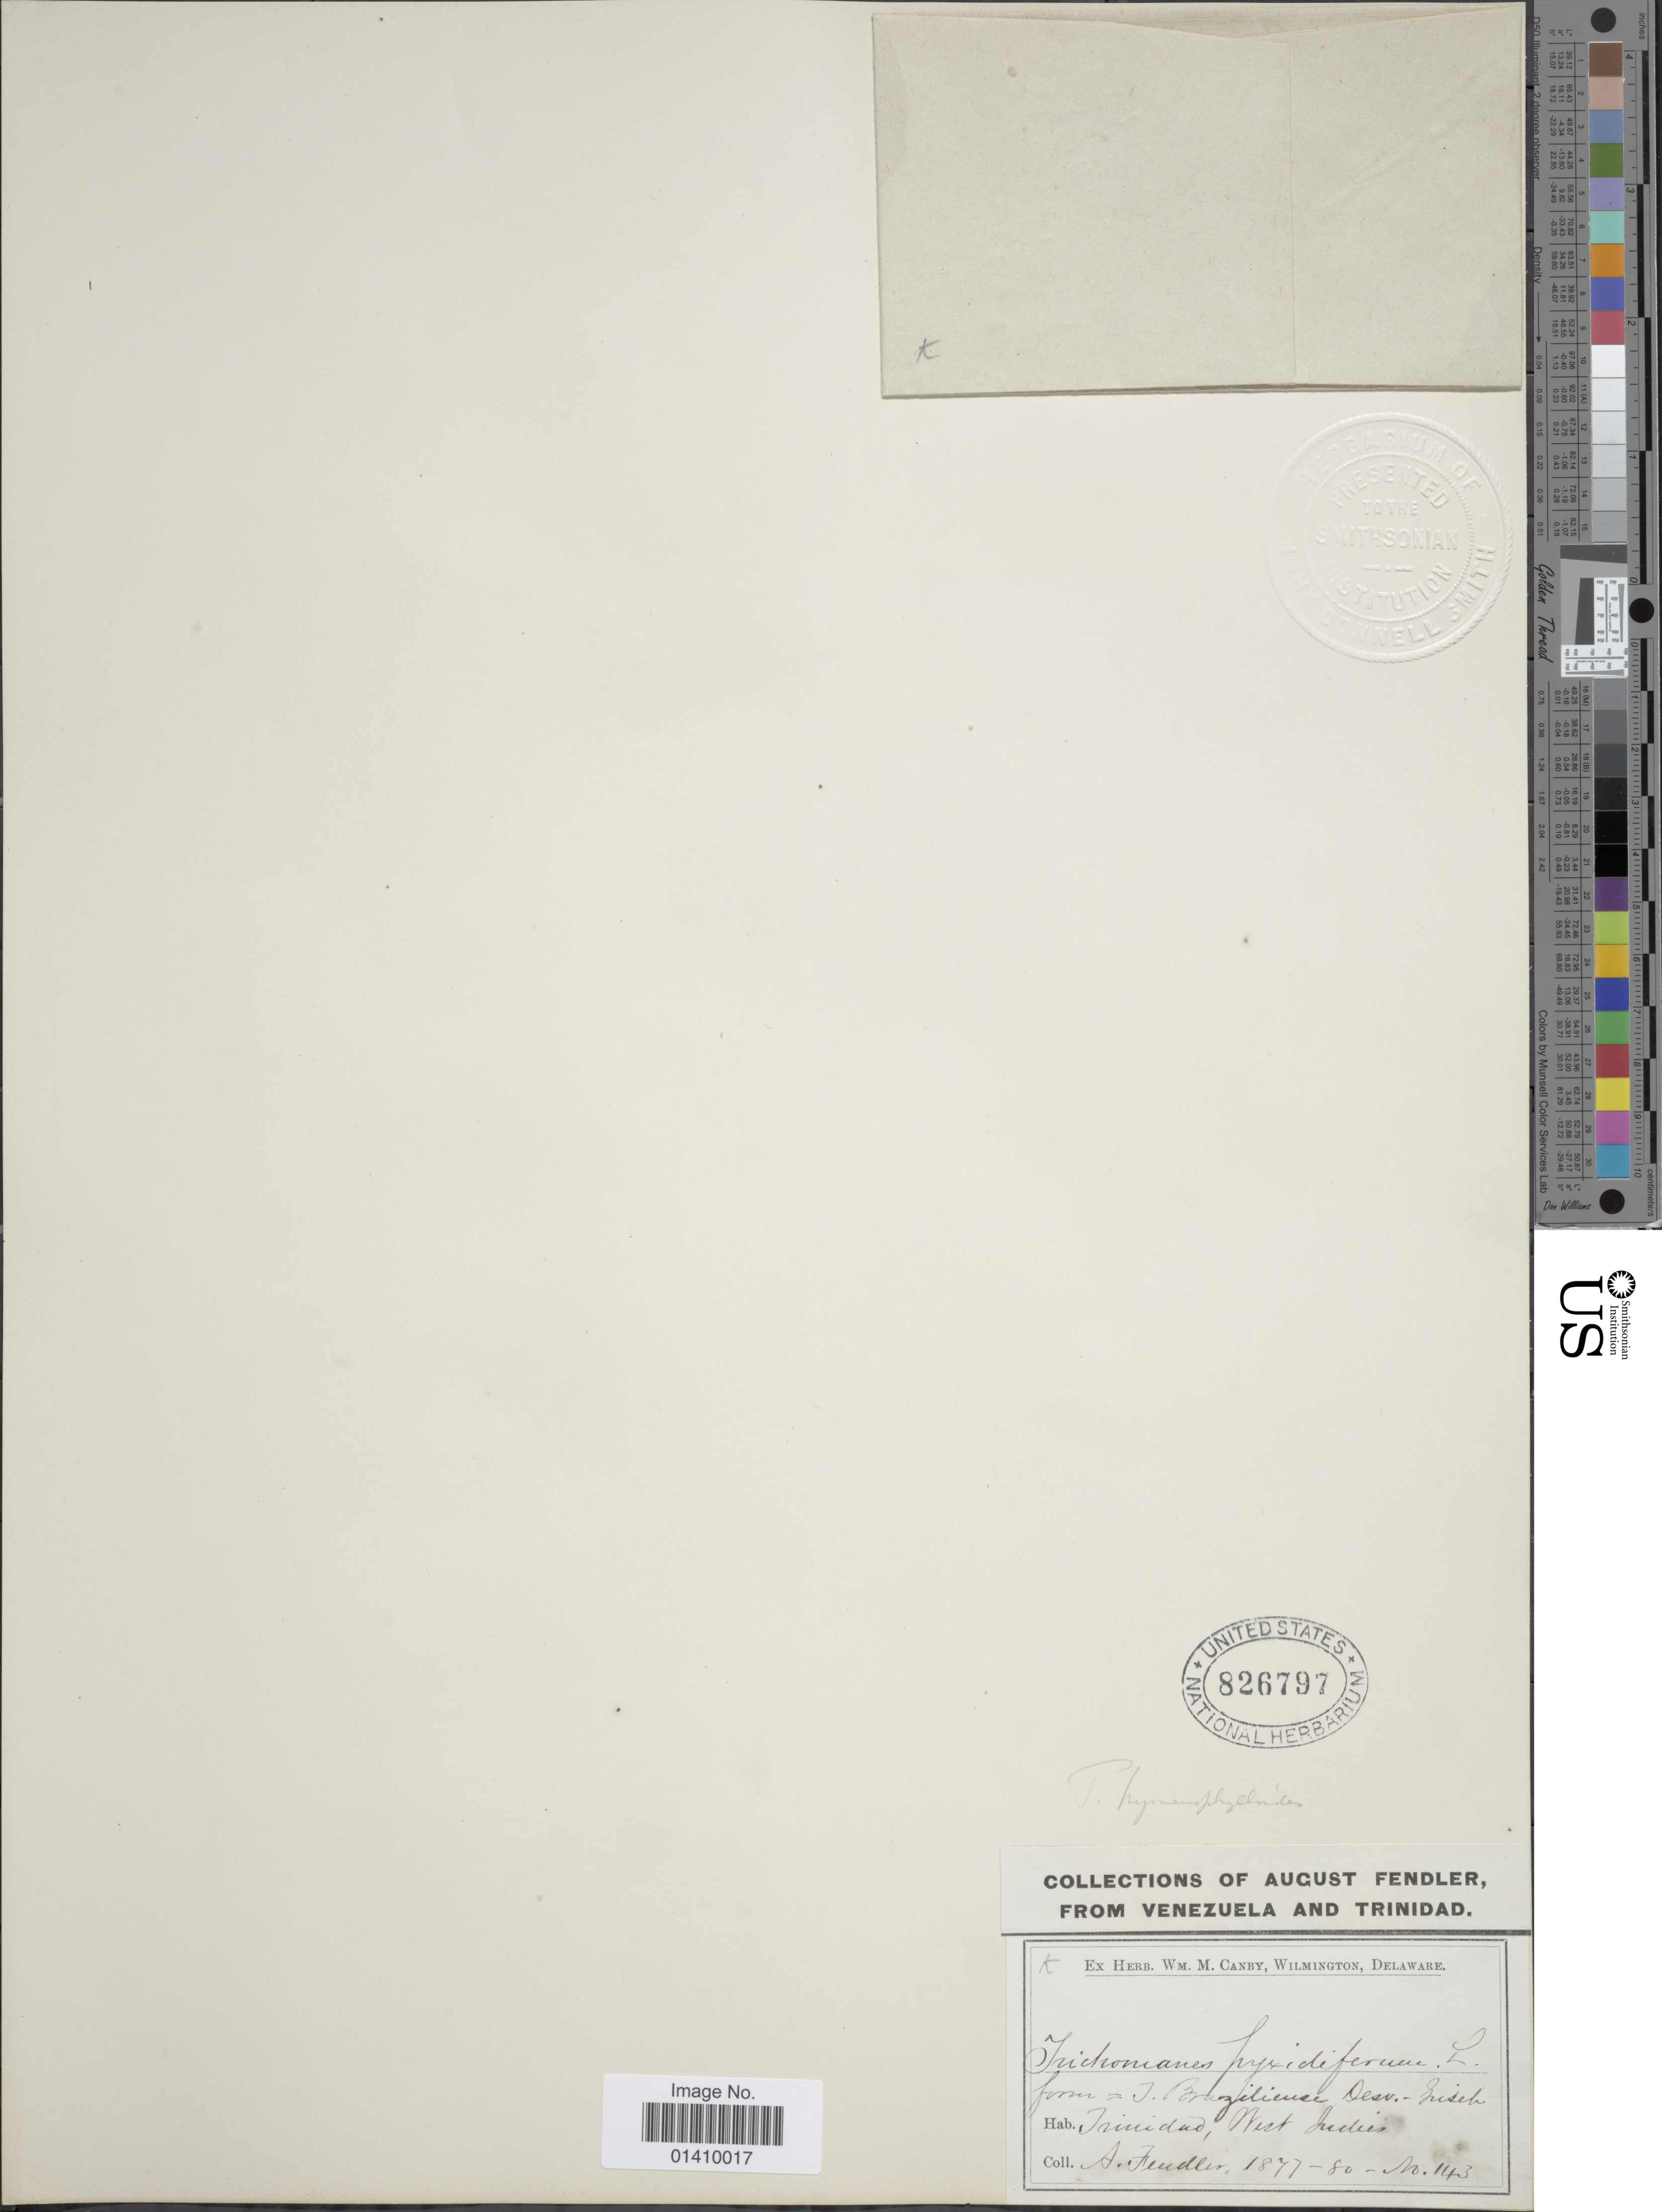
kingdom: Plantae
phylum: Tracheophyta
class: Polypodiopsida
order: Hymenophyllales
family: Hymenophyllaceae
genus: Polyphlebium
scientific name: Polyphlebium hymenophylloides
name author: (Bosch) Ebihara & Dubuisson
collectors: A. Fendler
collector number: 143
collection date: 1800/1877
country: Trinidad and Tobago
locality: Trinidad West Indies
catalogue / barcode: US 826797